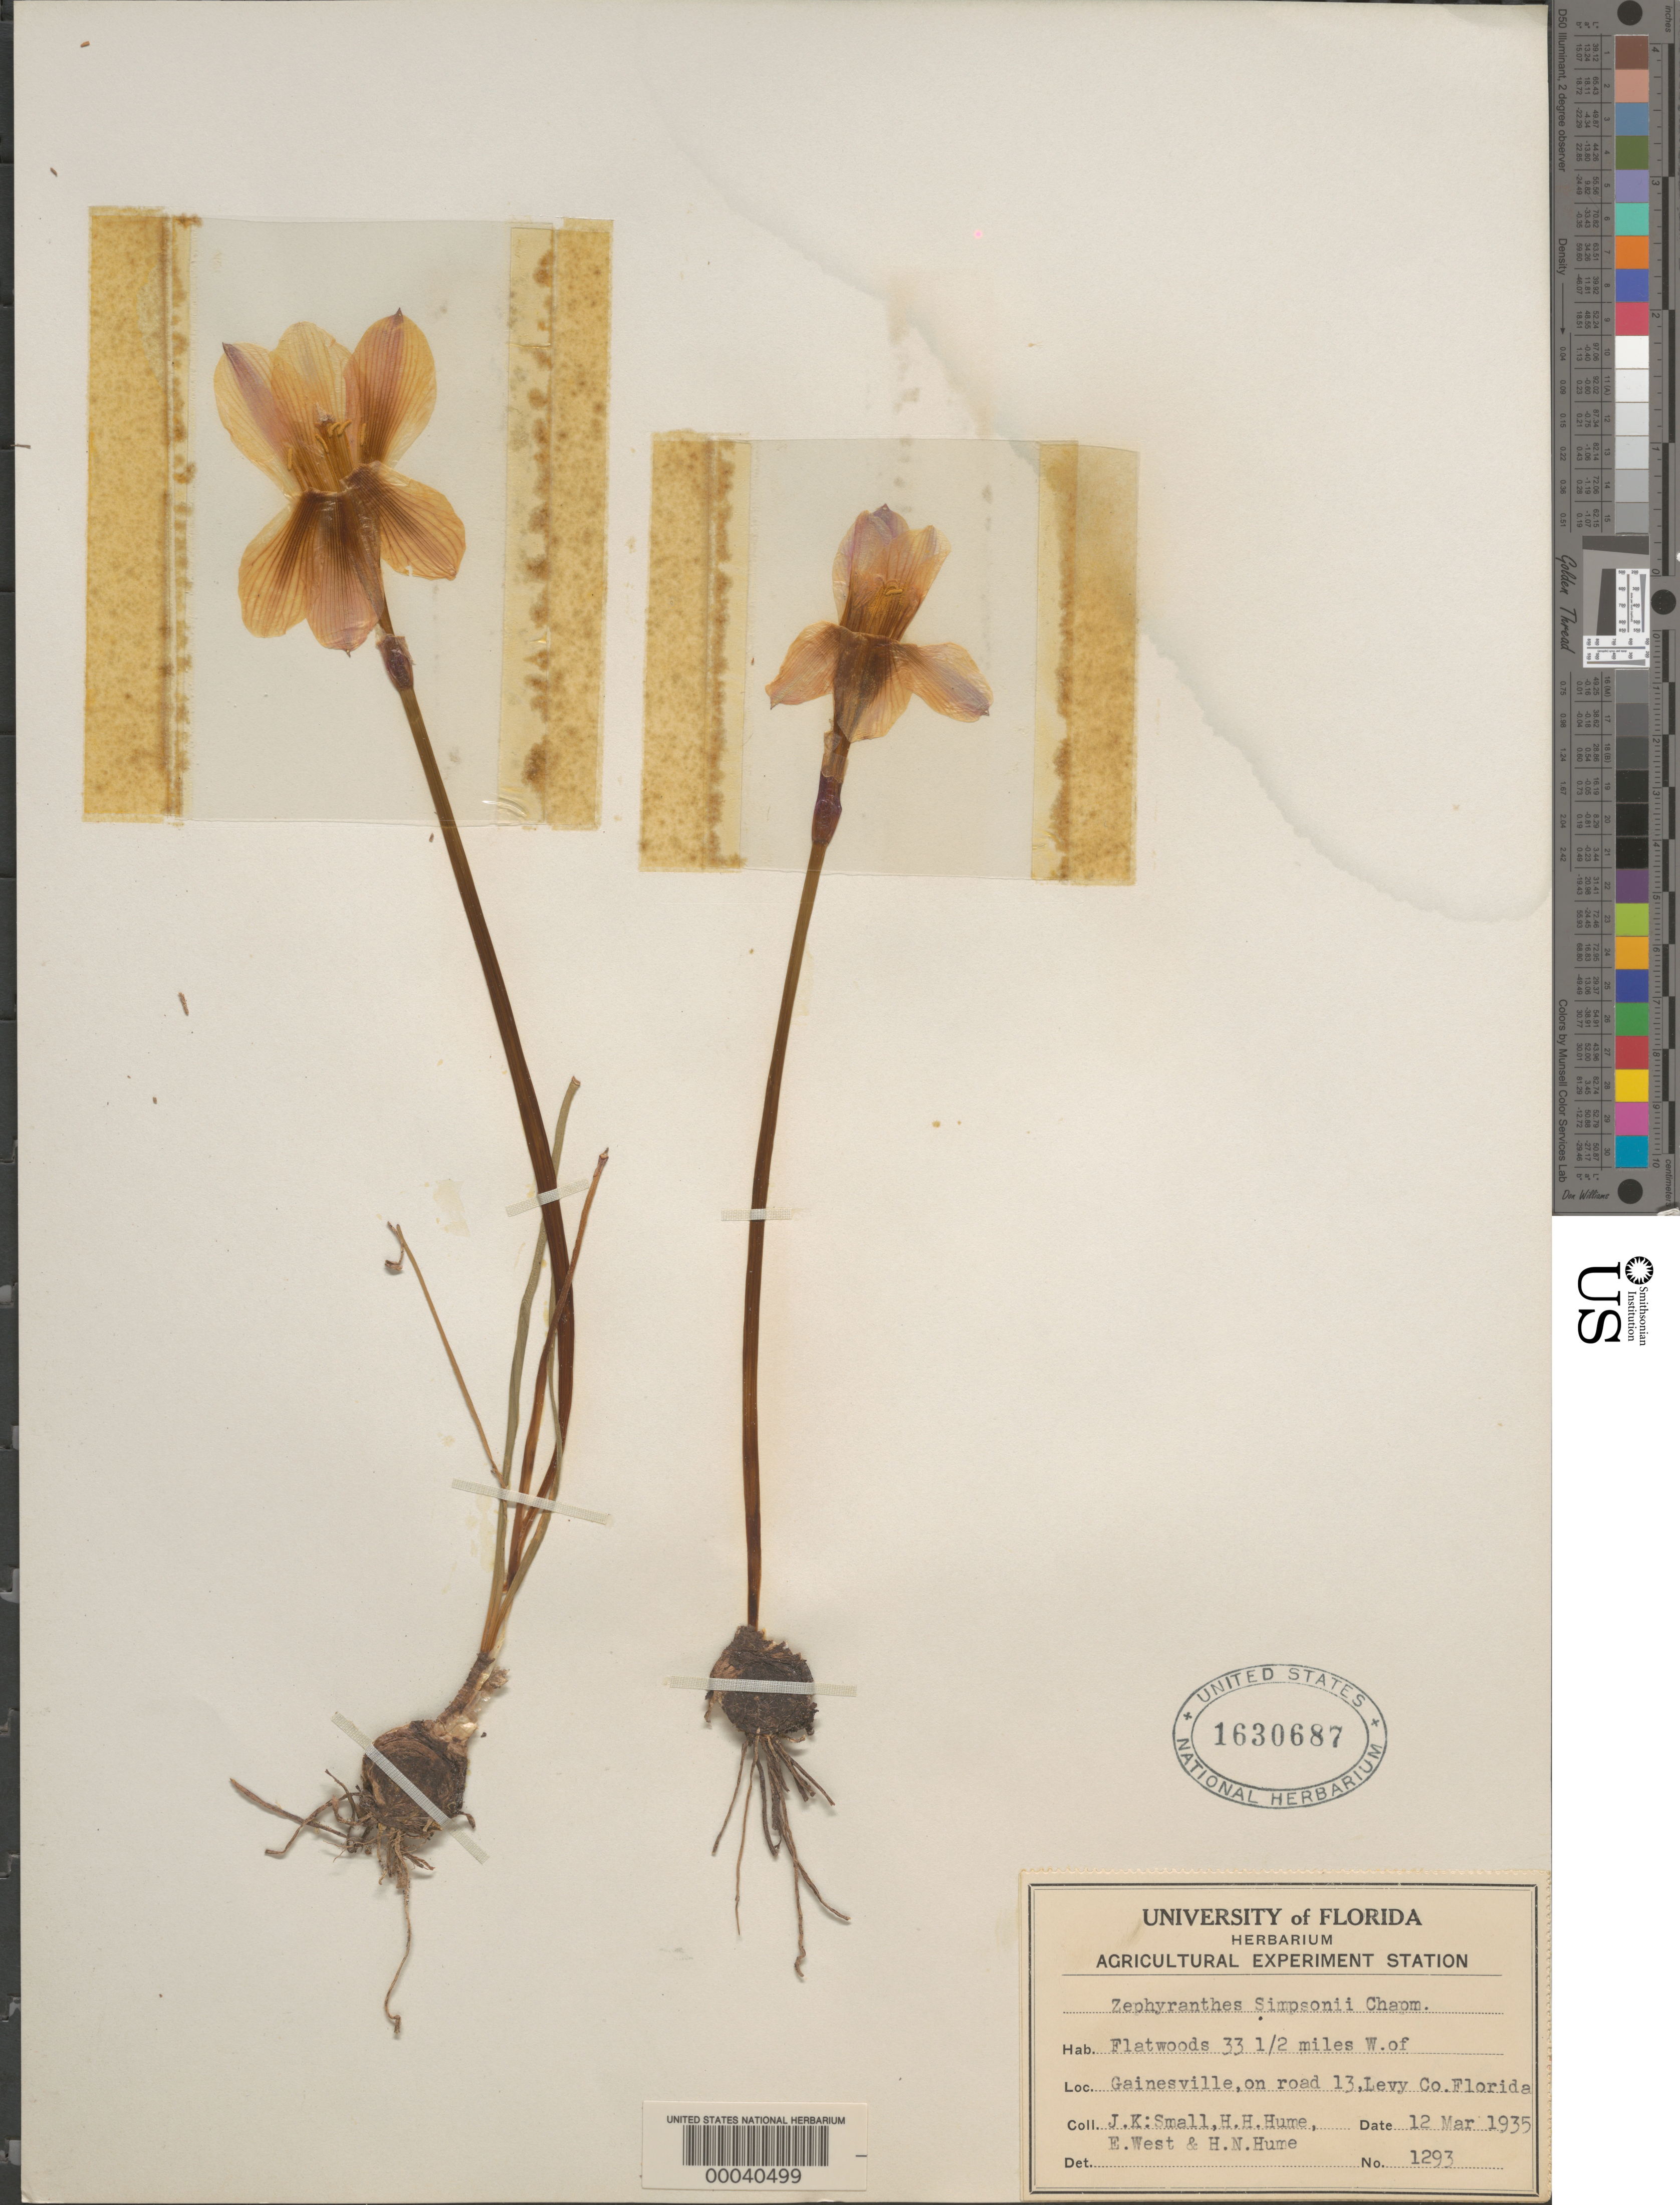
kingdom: Plantae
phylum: Tracheophyta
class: Liliopsida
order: Asparagales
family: Amaryllidaceae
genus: Zephyranthes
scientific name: Zephyranthes simpsonii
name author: Chapm.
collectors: J. K. Small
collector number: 1293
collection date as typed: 12 Mar 1935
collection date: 1935-03-12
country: United States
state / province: Florida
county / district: Levy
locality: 33.5 mi. w of gainsville, on road 13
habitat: Flatwoods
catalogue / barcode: US 1630687